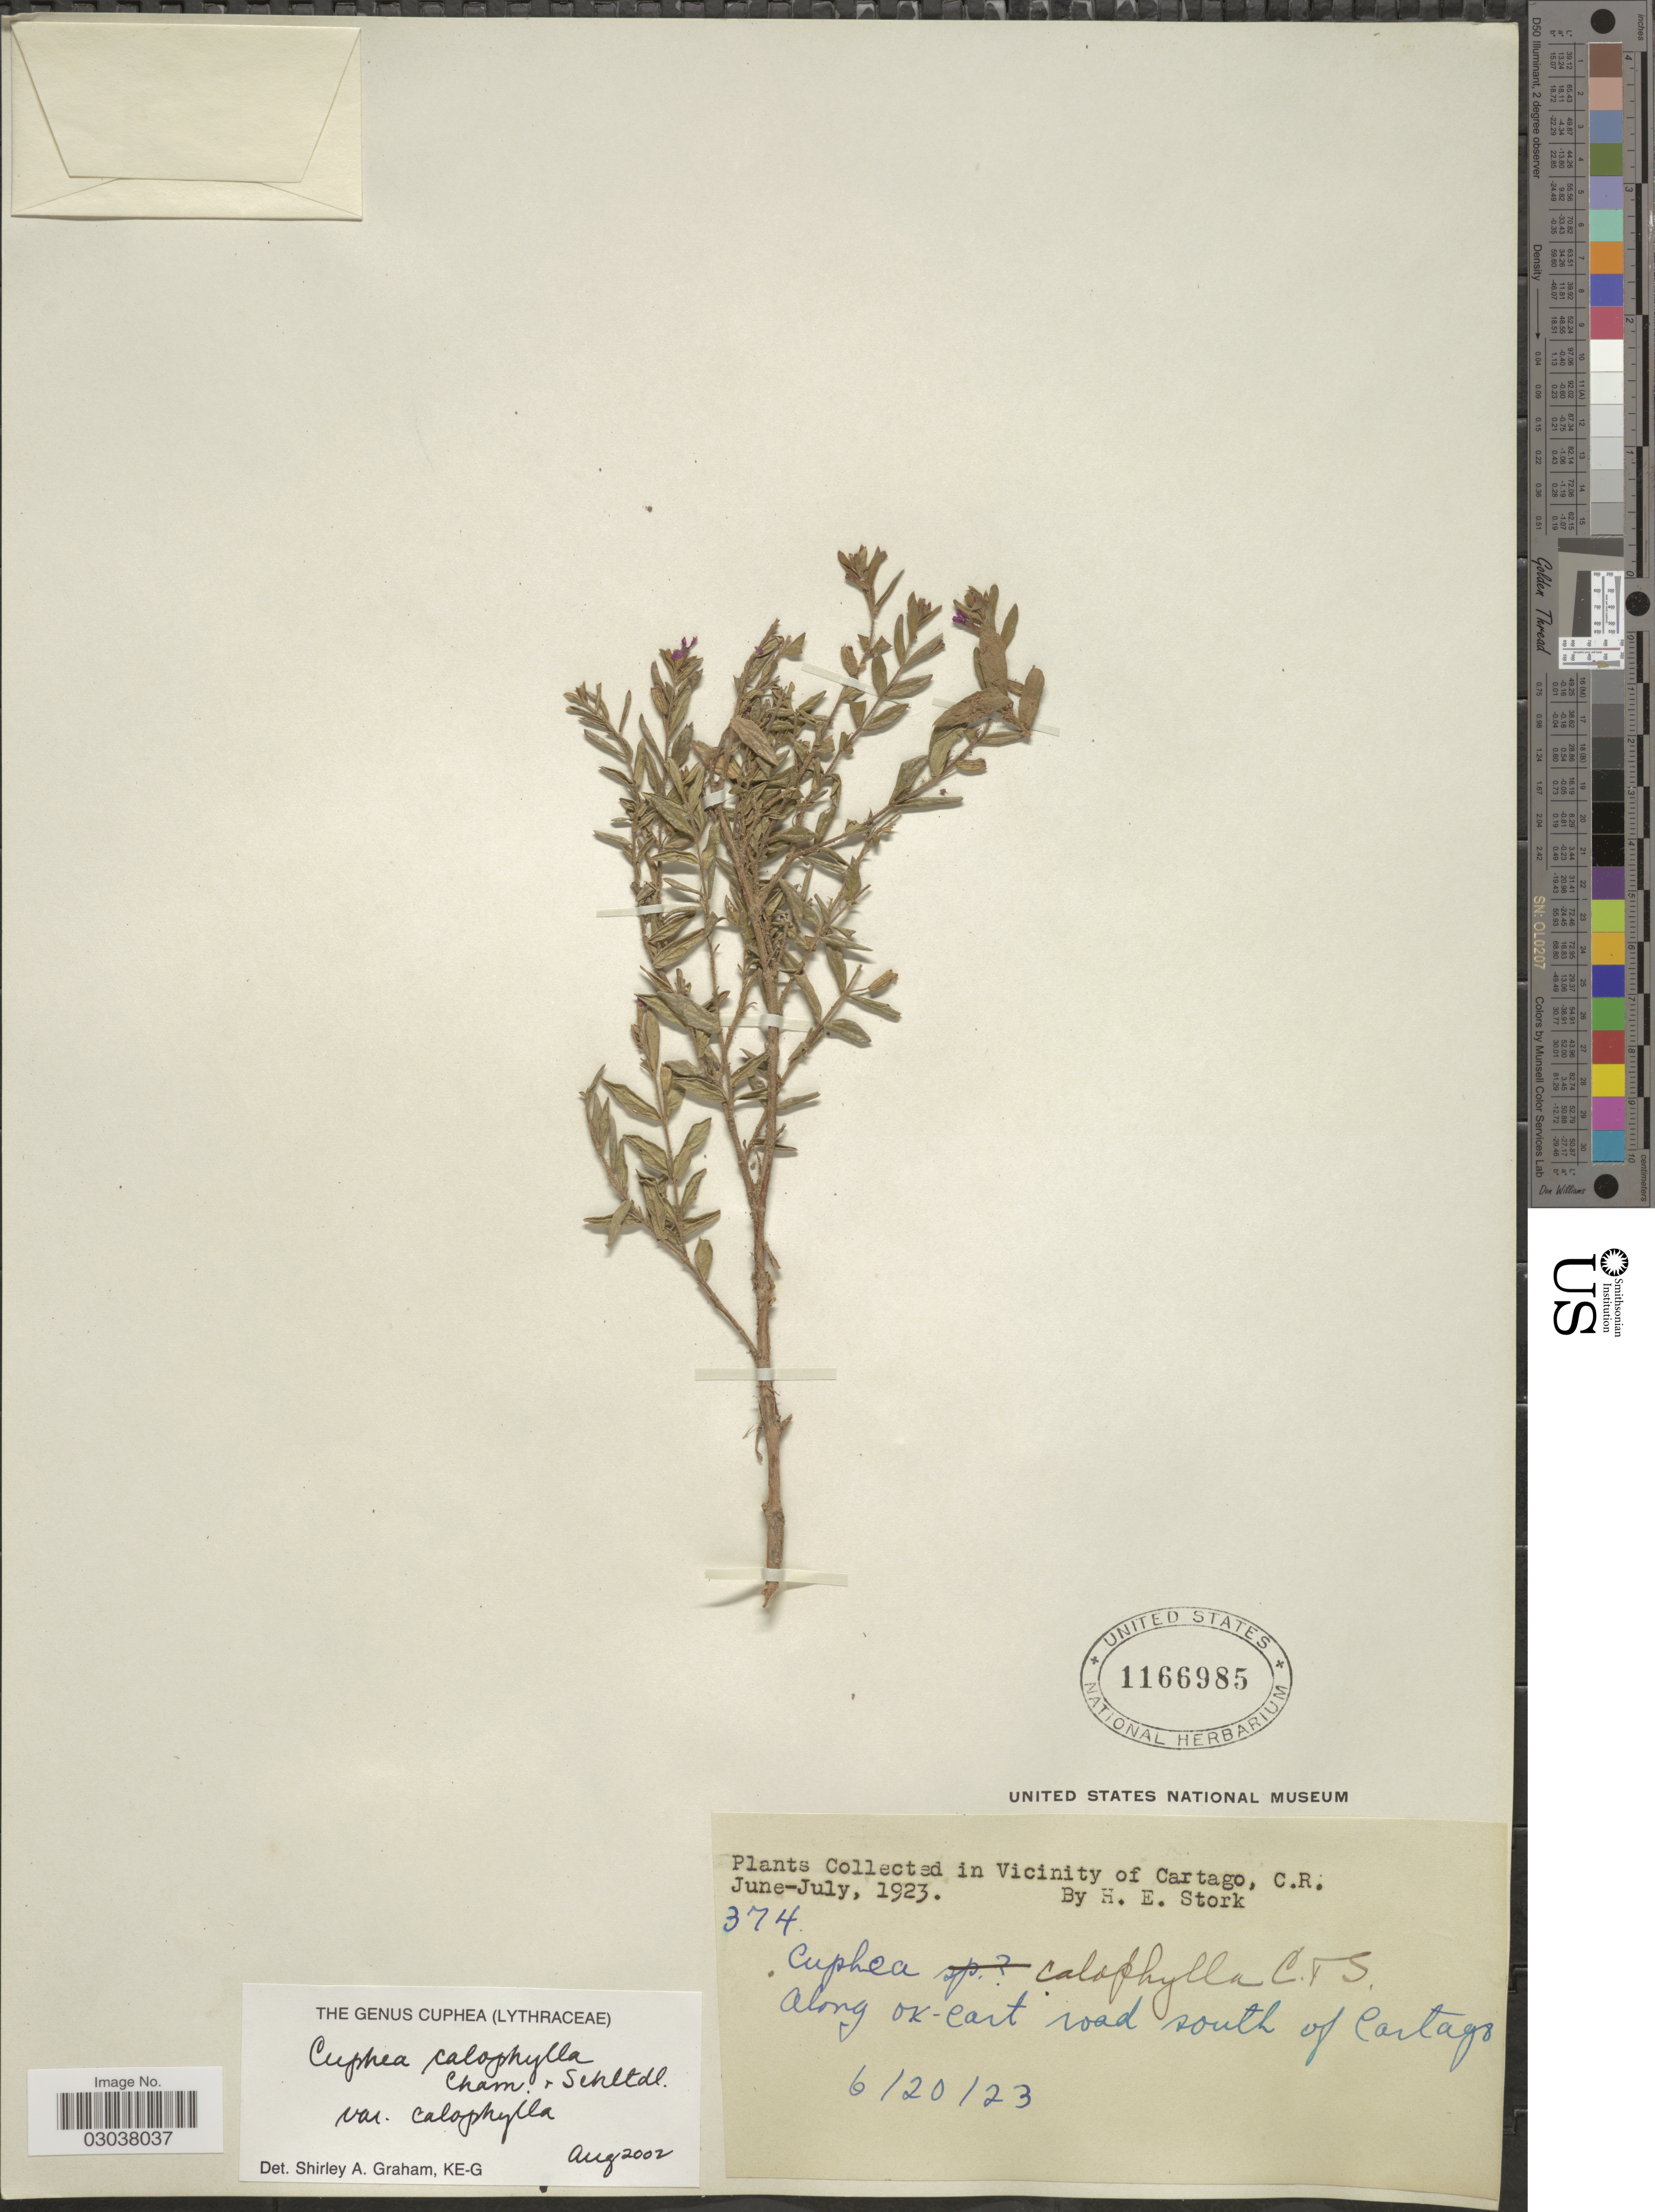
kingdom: Plantae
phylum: Tracheophyta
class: Magnoliopsida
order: Myrtales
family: Lythraceae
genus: Cuphea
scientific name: Cuphea calophylla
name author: Cham. & Schltdl.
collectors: H. E. Stork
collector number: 374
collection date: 1923-06-20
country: Costa Rica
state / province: Cartago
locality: Vicinity of Cartago, C.R. Along ox-cart road south of Cartago.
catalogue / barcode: US 1166985